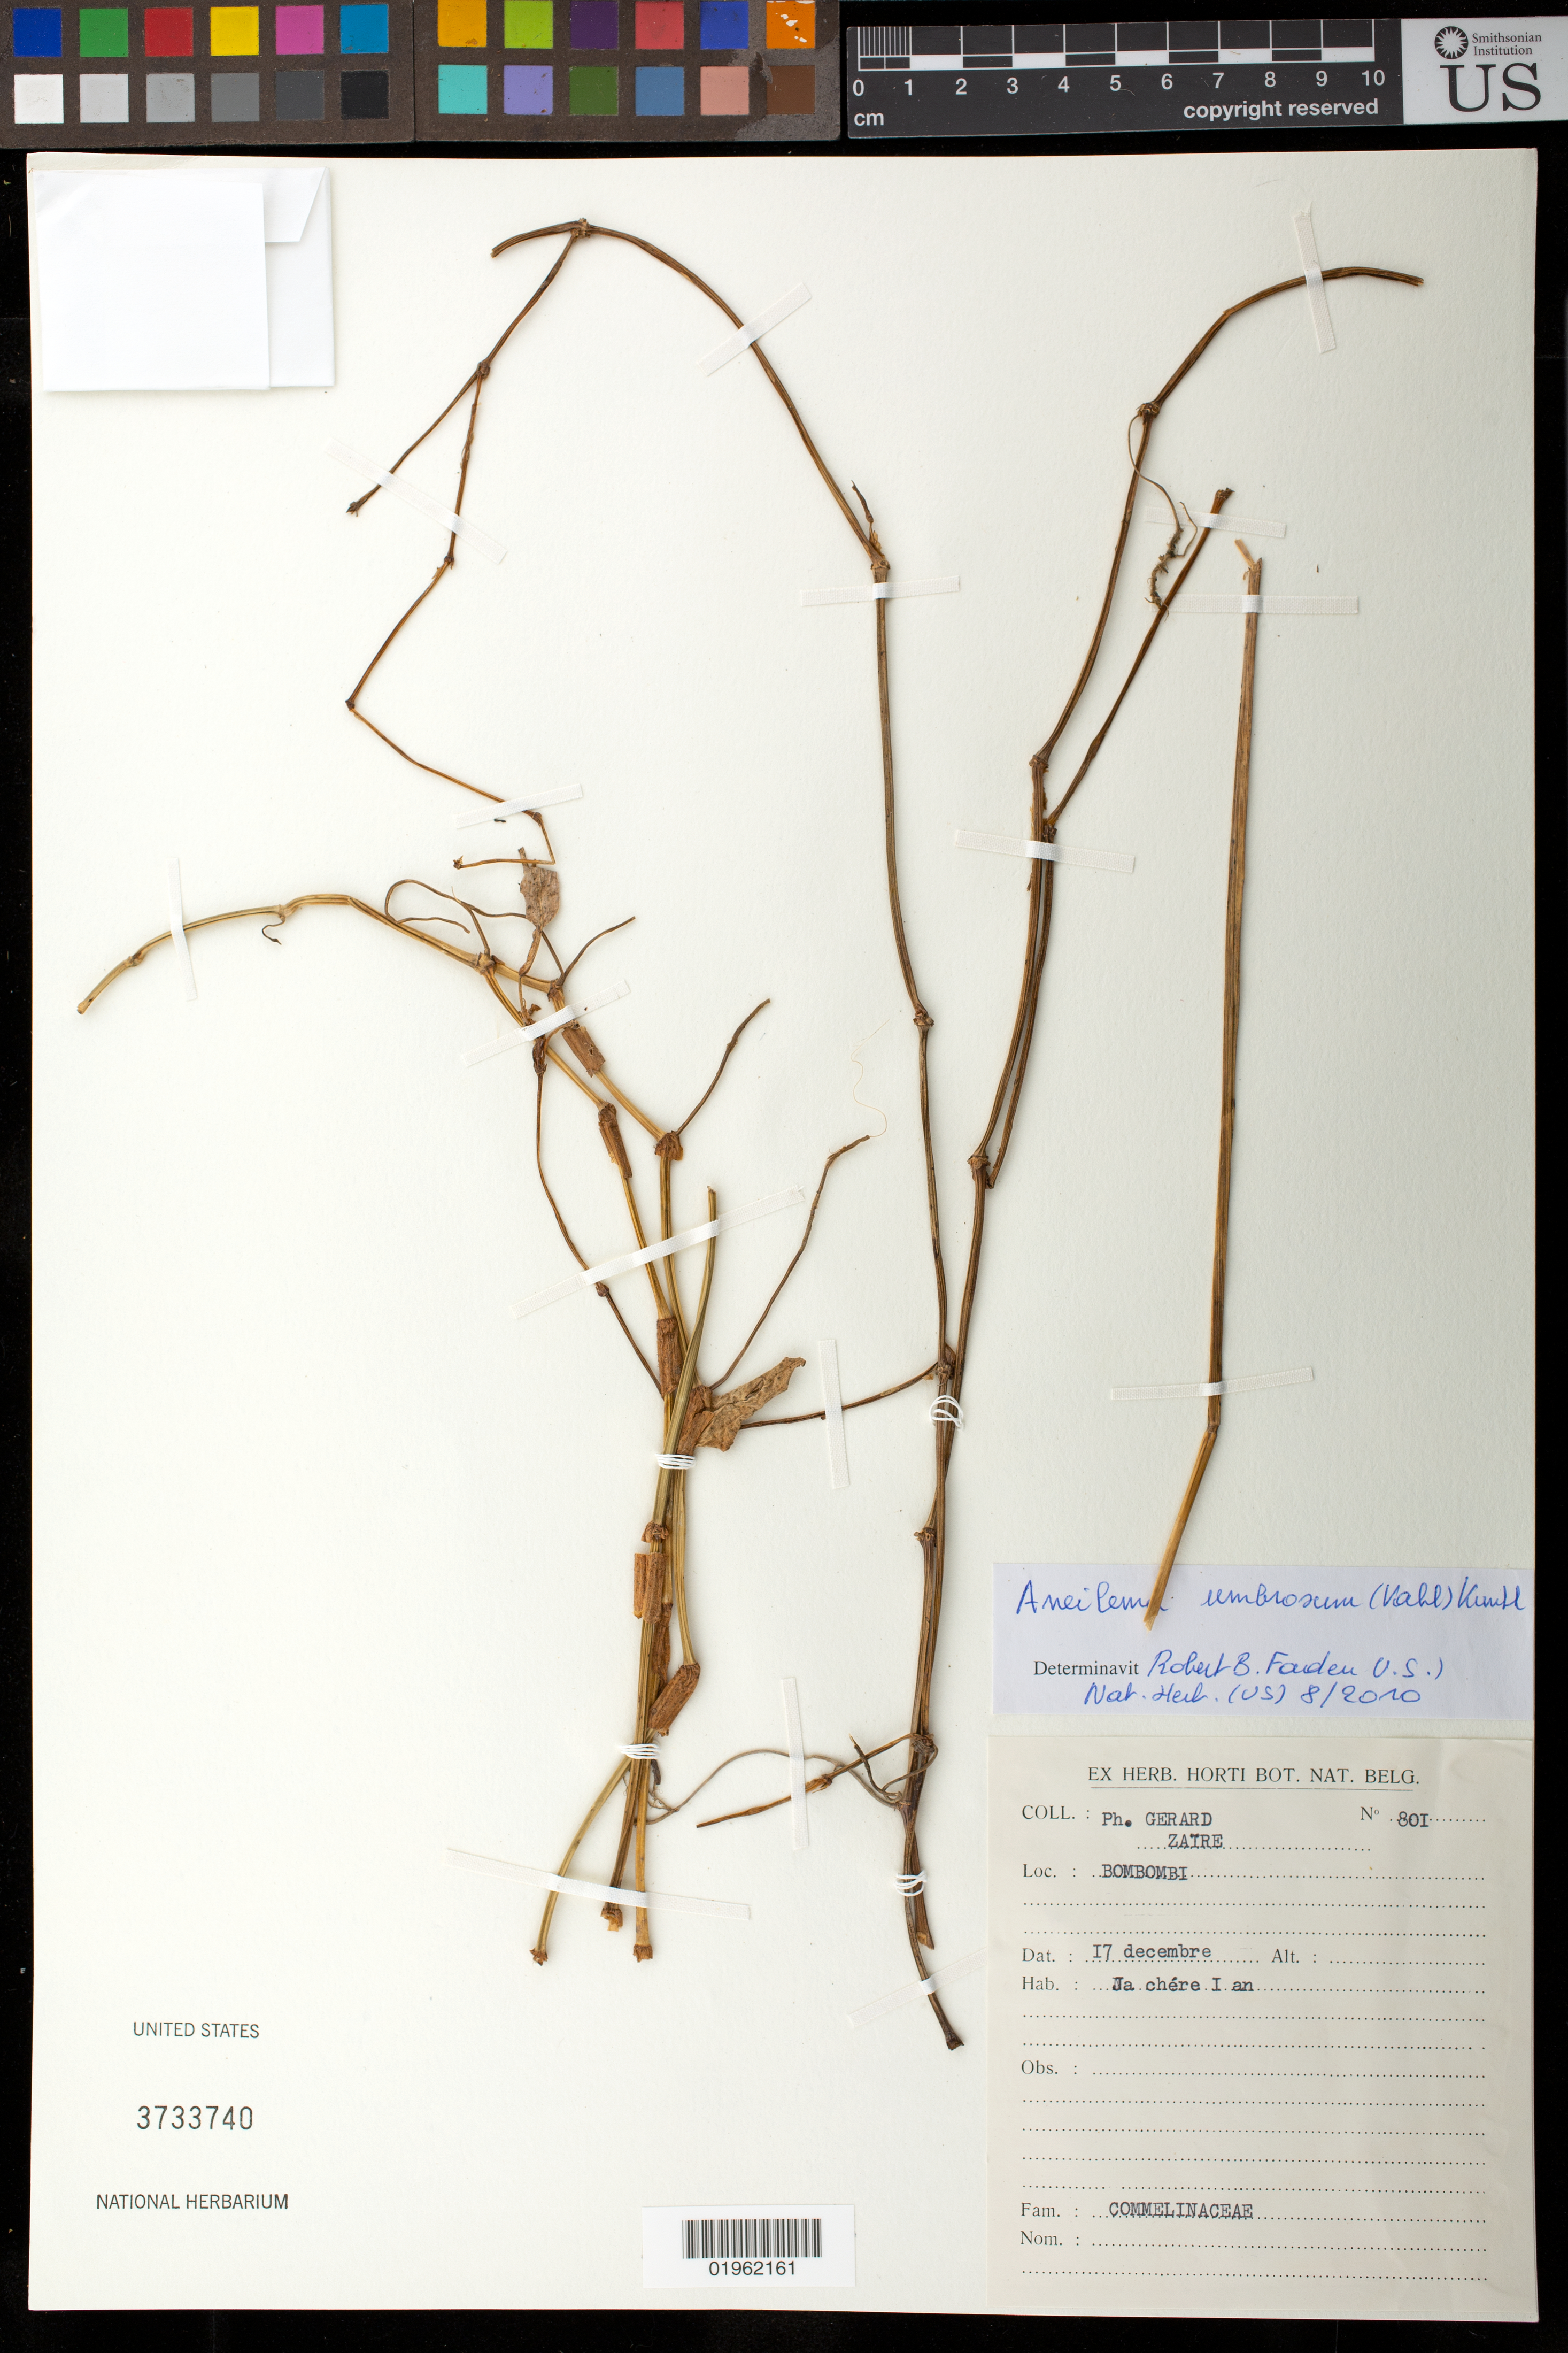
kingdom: Plantae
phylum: Tracheophyta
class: Liliopsida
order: Commelinales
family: Commelinaceae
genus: Aneilema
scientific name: Aneilema umbrosum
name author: (Vahl) Kunth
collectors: P. Gerard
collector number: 801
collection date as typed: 17 decembre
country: Congo, Democratic Republic of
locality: Bombombi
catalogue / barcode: US 3733740